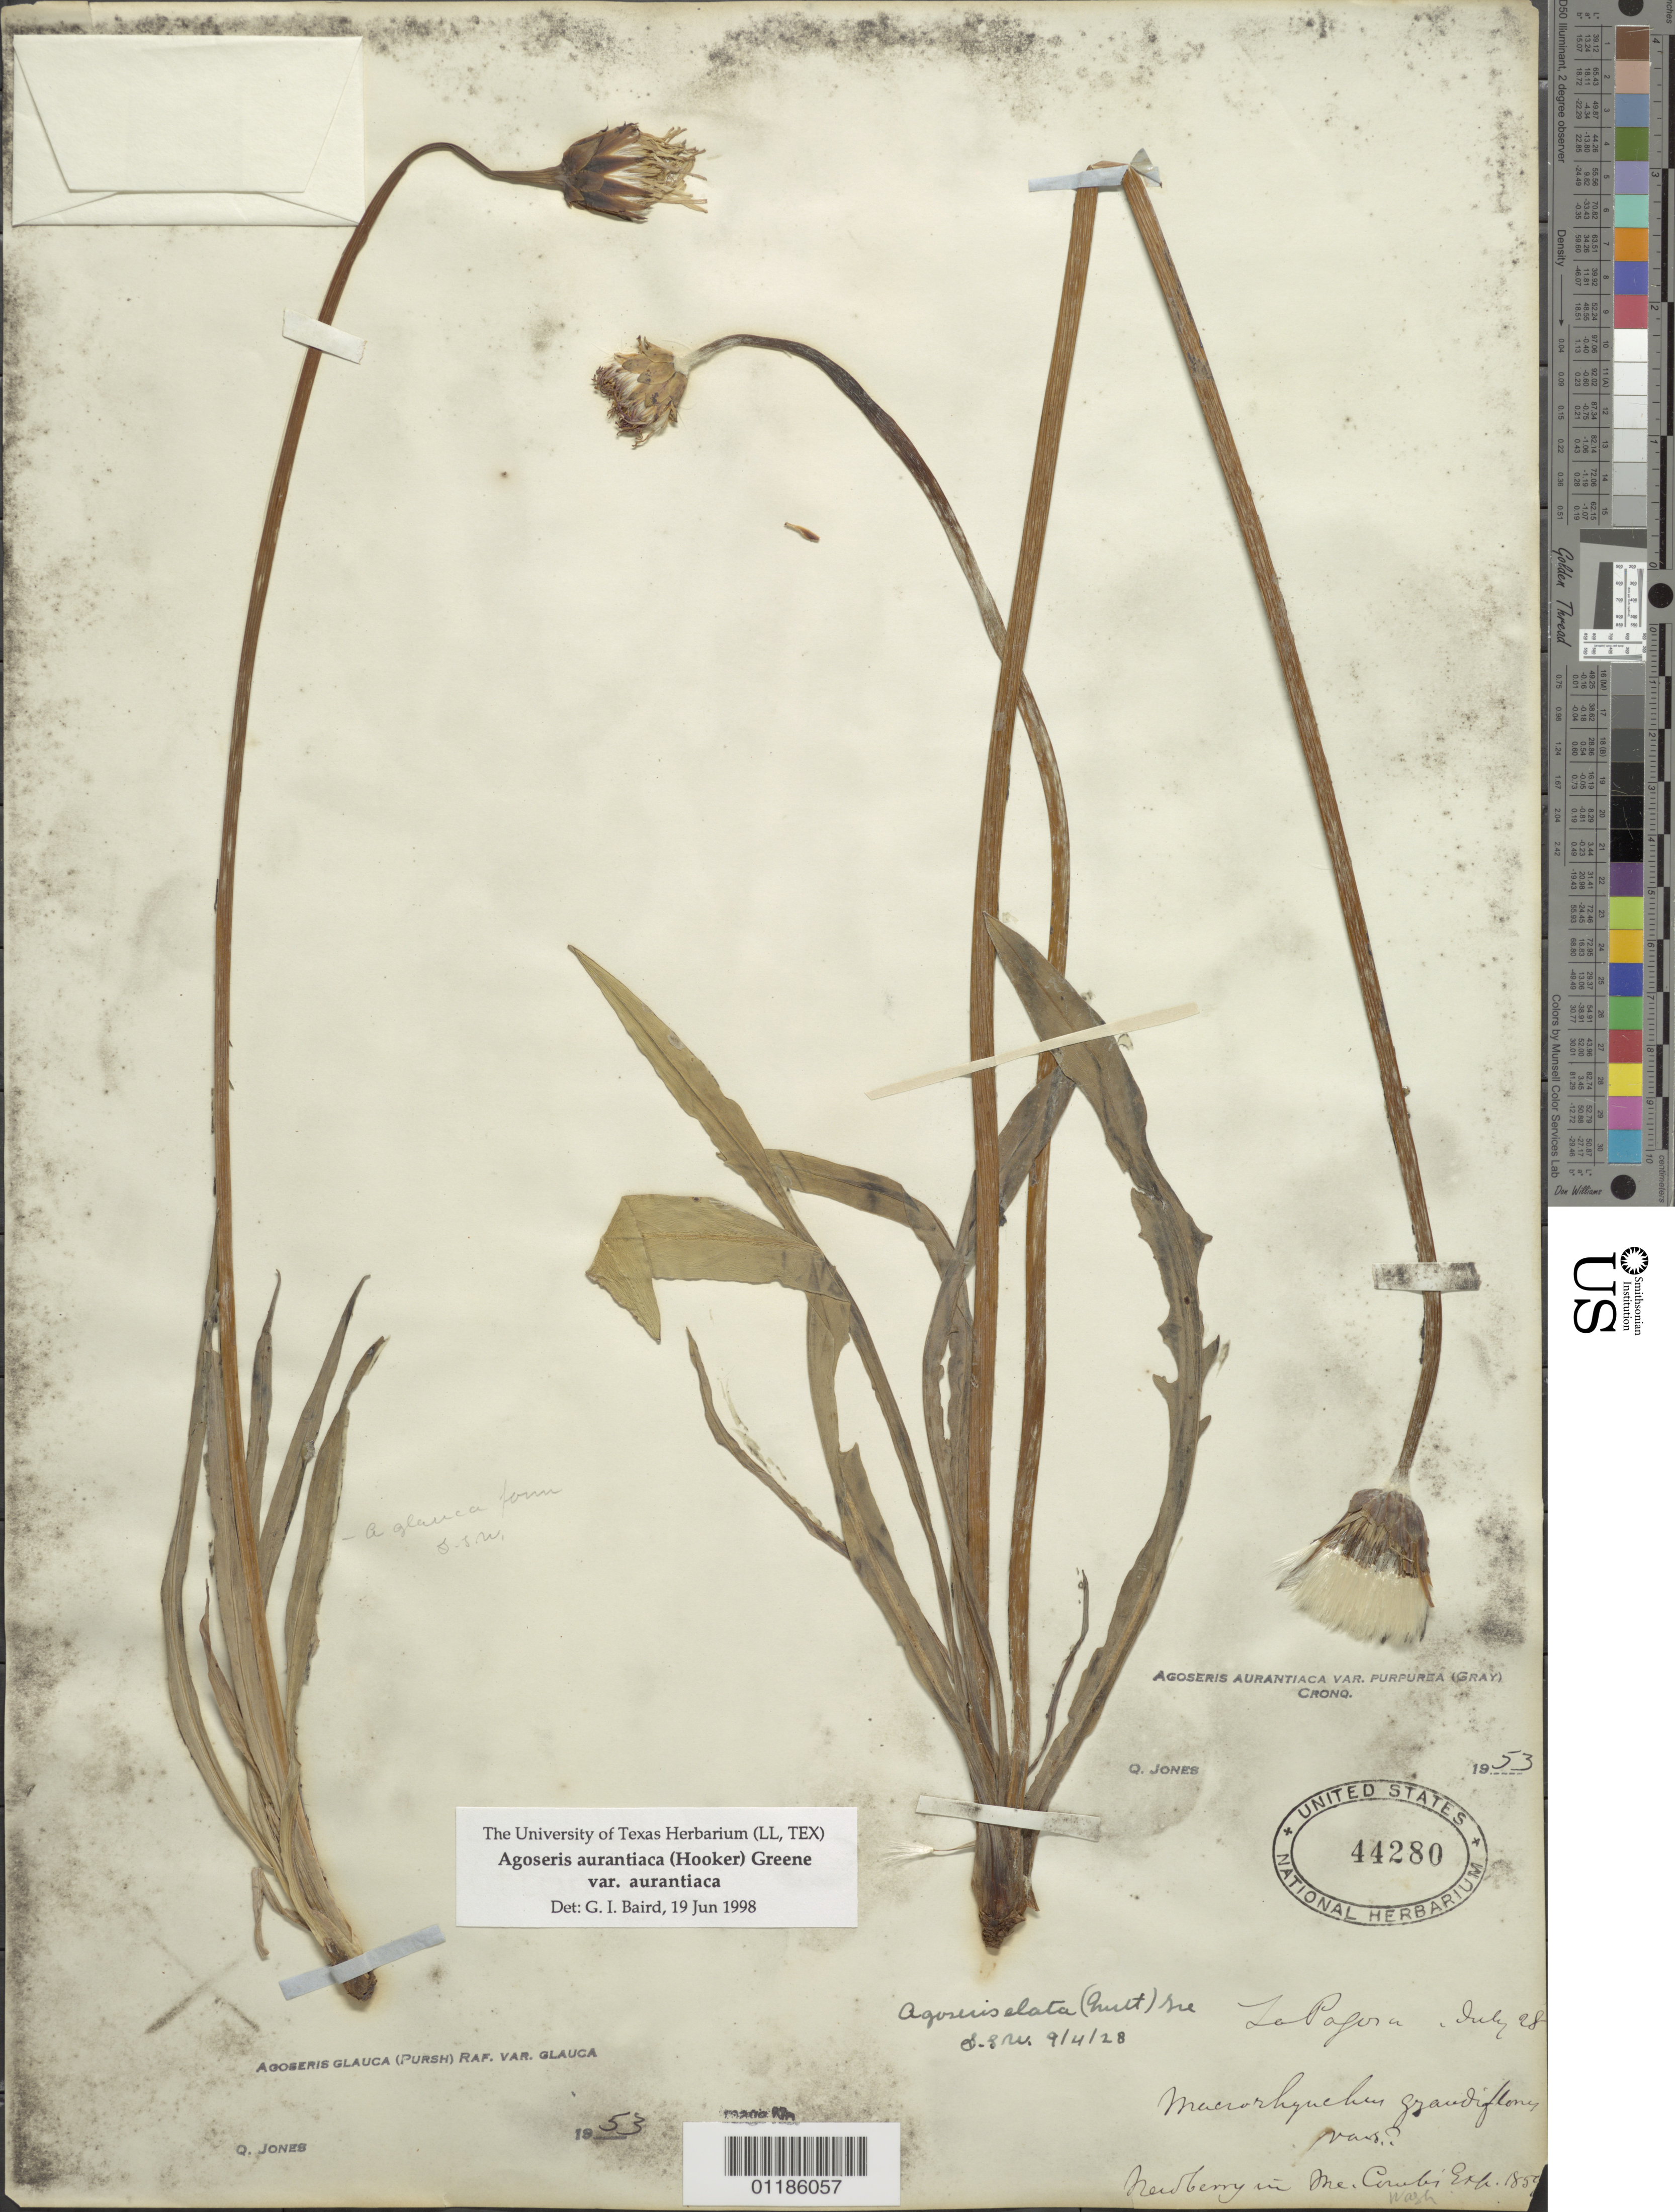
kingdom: Plantae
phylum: Tracheophyta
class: Magnoliopsida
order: Asterales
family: Asteraceae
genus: Agoseris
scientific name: Agoseris aurantiaca var. aurantiaca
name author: (Hook.) Greene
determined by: Baird, G. I.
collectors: J. S. Newberry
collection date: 1859-07-28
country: United States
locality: La Pagosa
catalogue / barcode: US 44280